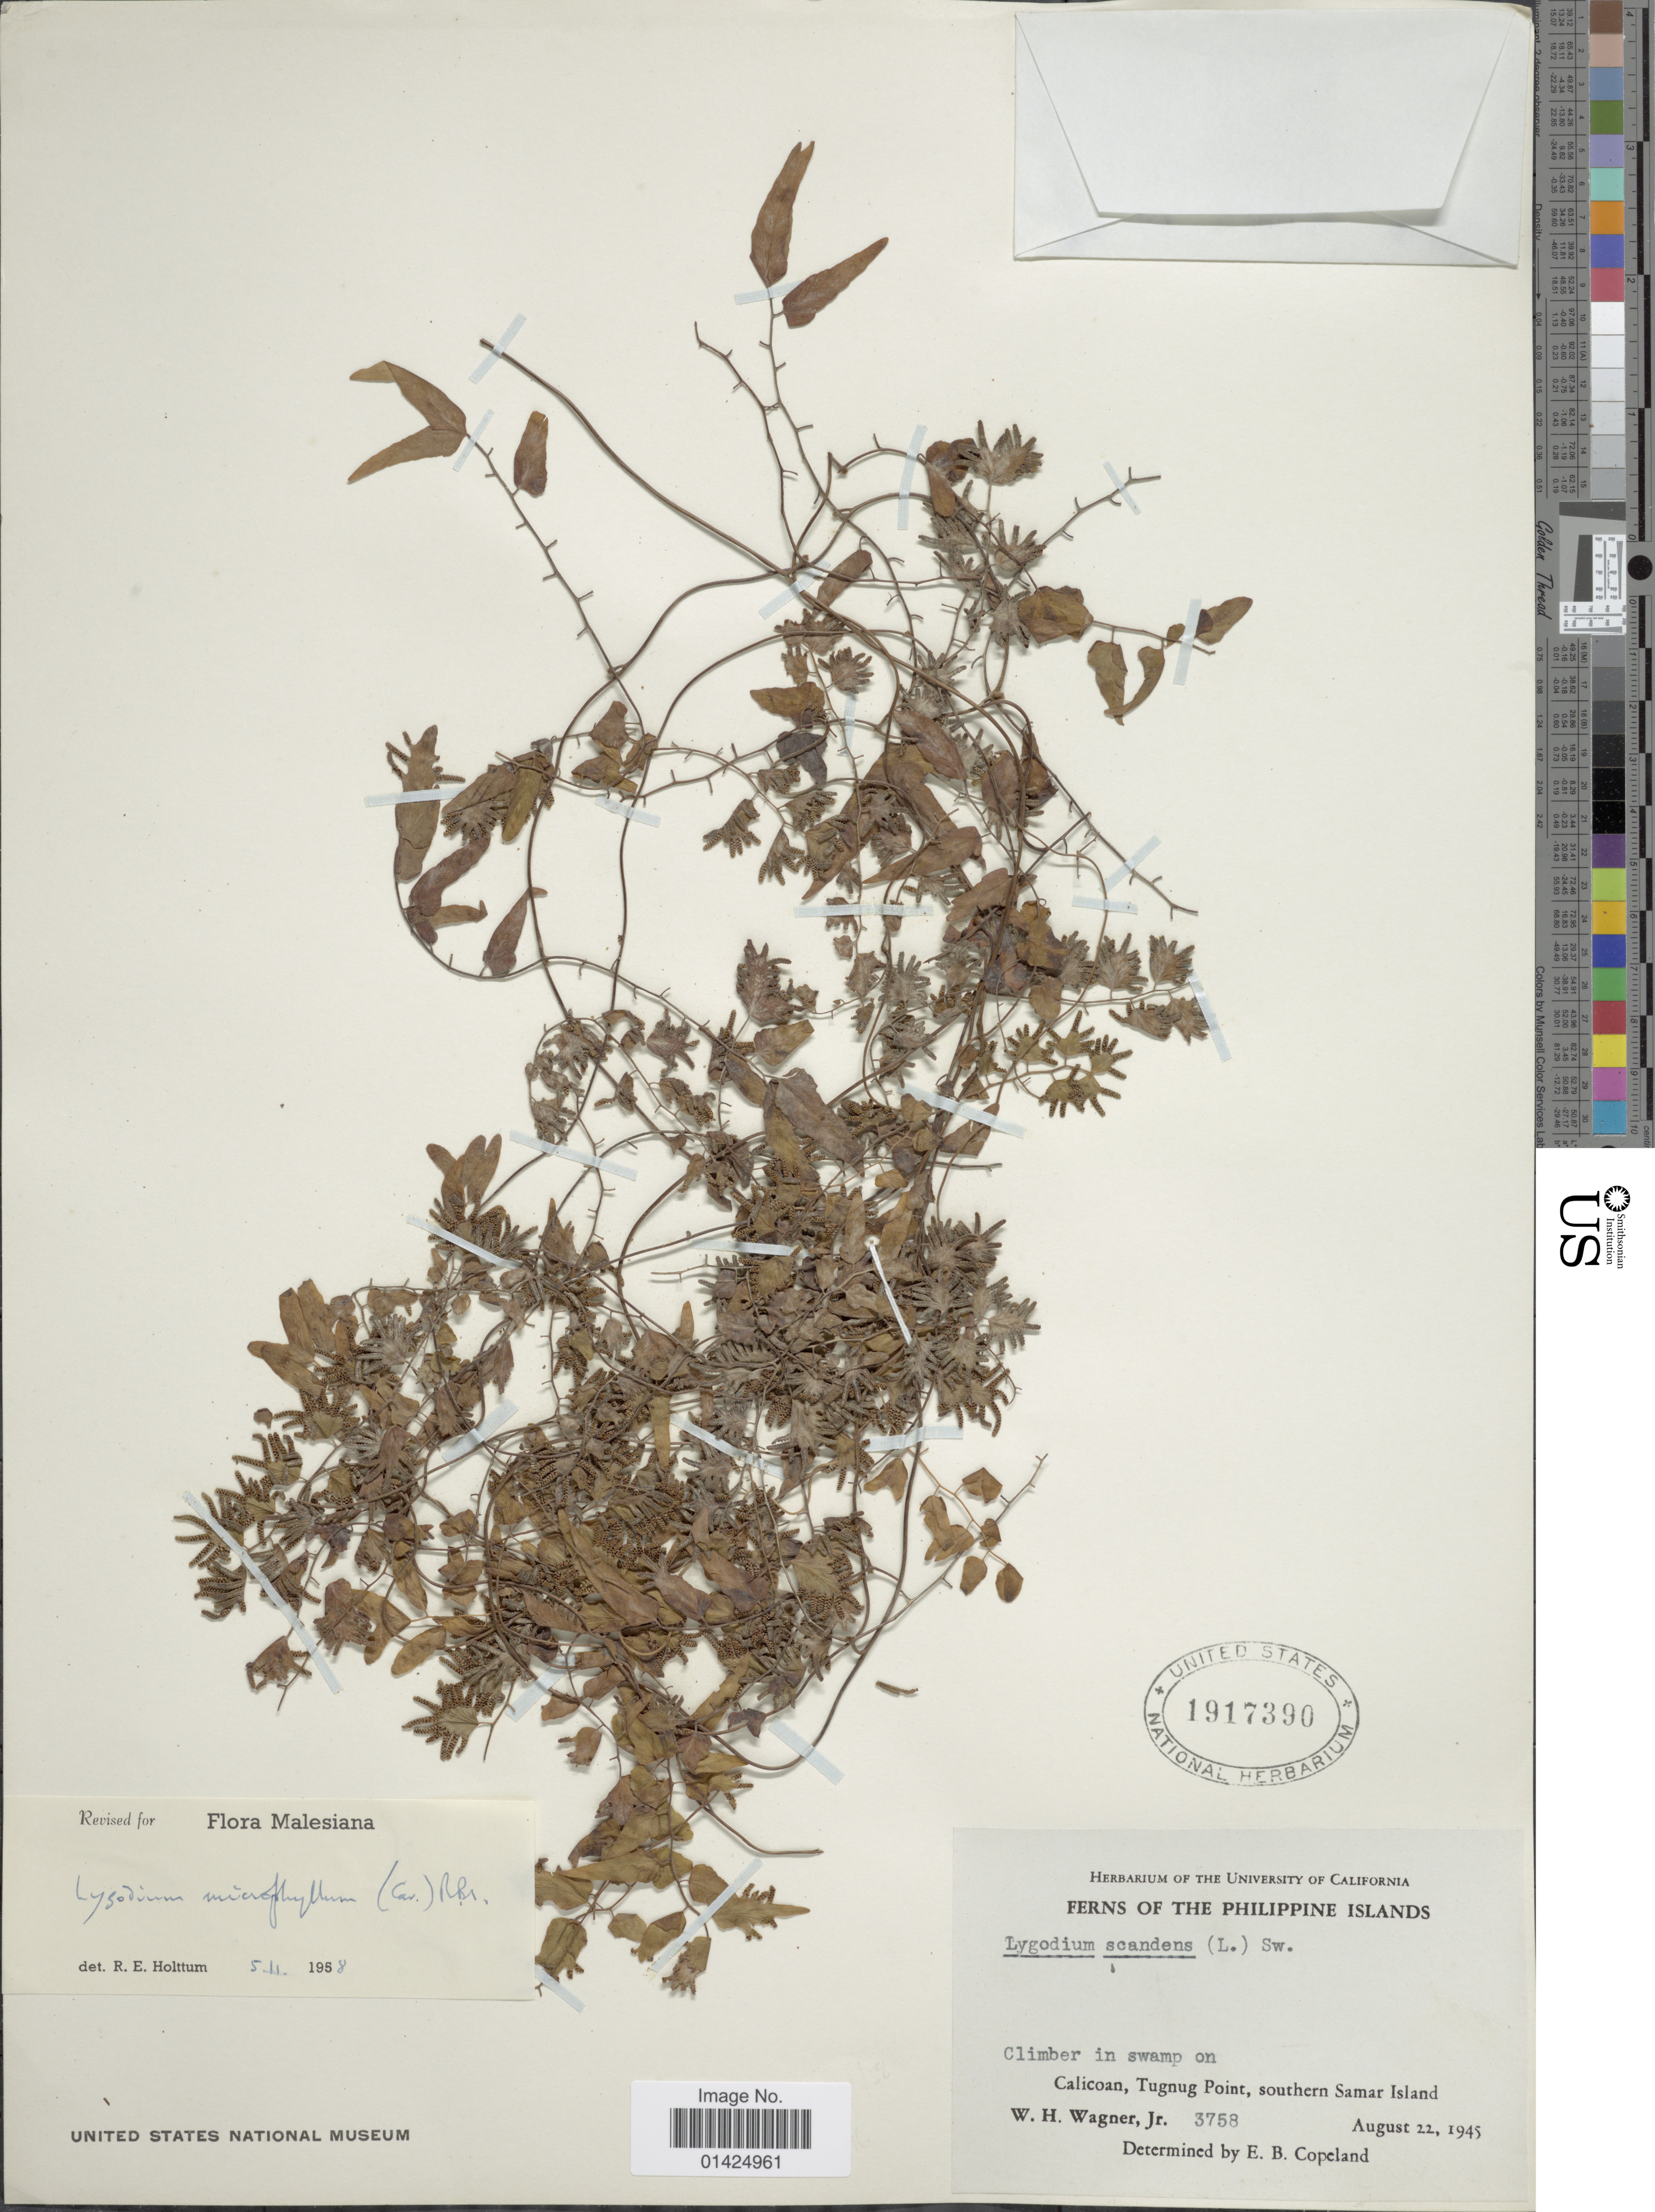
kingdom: Plantae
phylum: Tracheophyta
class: Polypodiopsida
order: Schizaeales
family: Lygodiaceae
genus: Lygodium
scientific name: Lygodium microphyllum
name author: (Cav.) R. Br.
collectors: W. H. Wagner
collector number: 3758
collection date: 1945-08-22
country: Philippines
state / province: Eastern Visayas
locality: Calicoan, Tugnug Point, southern Samar Island.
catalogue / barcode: US 1917390